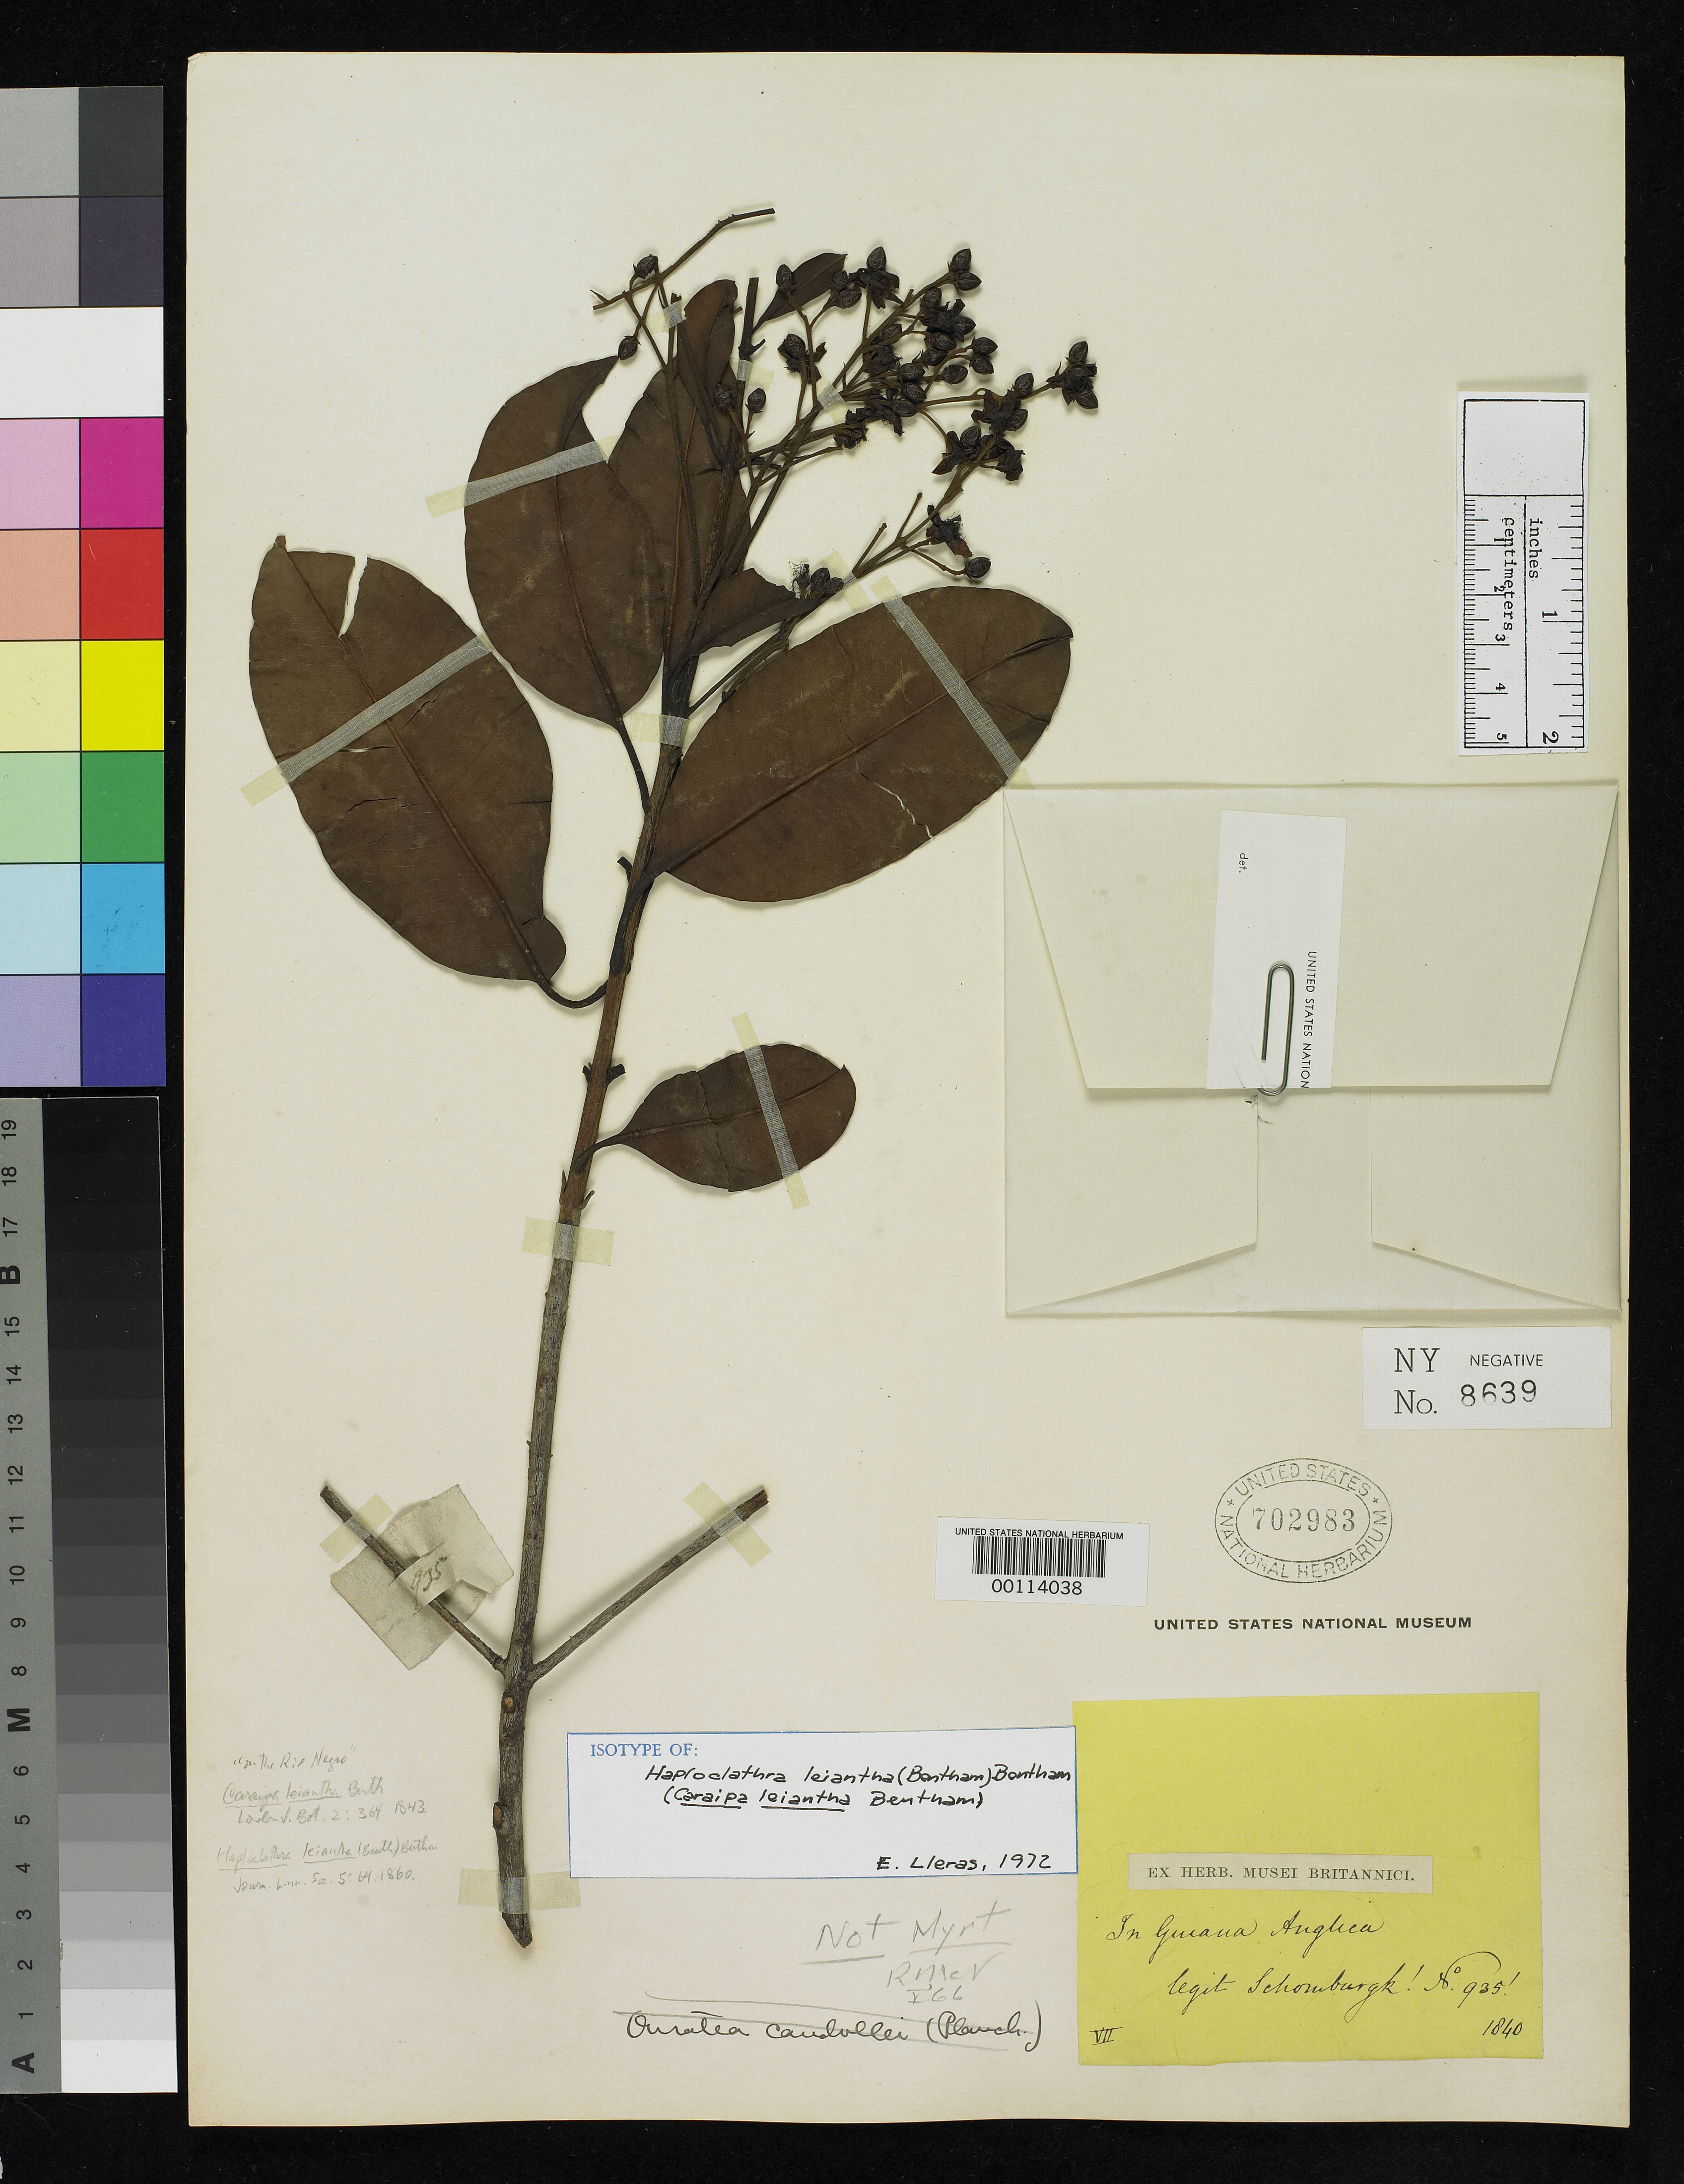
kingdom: Plantae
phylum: Tracheophyta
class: Magnoliopsida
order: Malpighiales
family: Calophyllaceae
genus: Caraipa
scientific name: Caraipa leiantha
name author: Benth.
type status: Isotype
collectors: M. R. Schomburgk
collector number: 935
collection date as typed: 1840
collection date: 1840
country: Guyana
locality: Rio Negro.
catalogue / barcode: US 702983